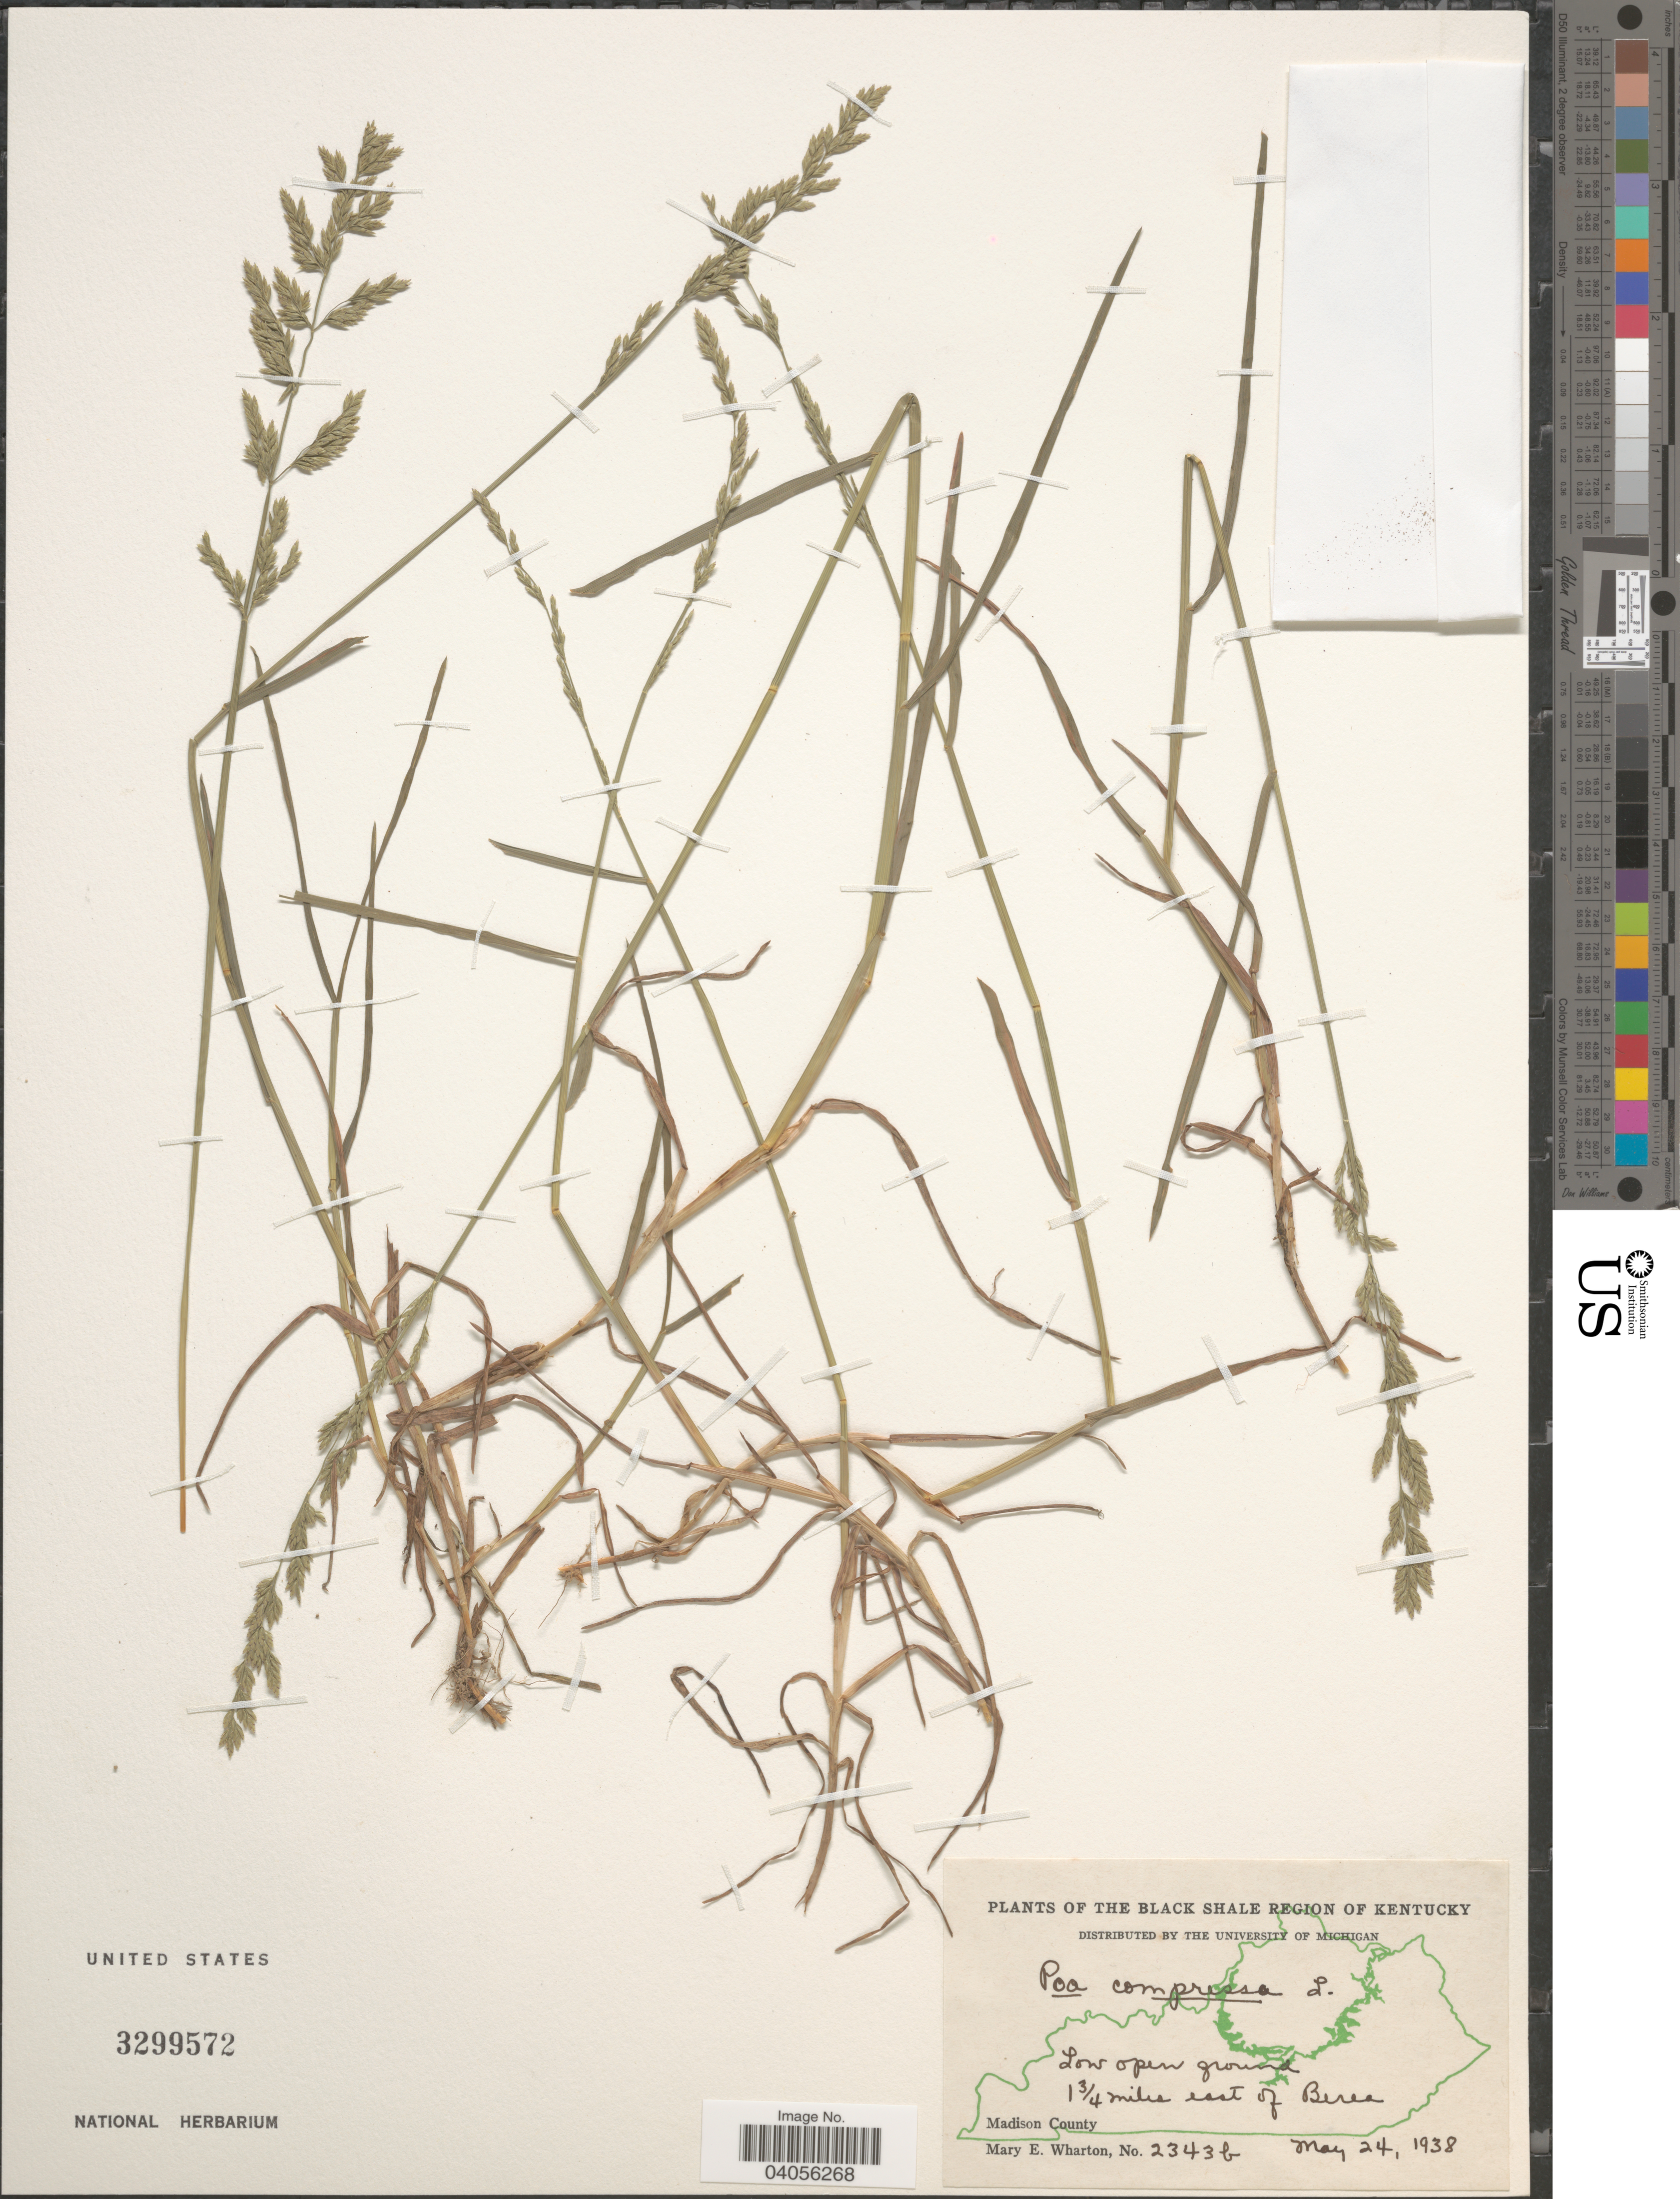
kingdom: Plantae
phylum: Tracheophyta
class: Liliopsida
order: Poales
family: Poaceae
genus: Poa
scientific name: Poa compressa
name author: L.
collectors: M. Wharton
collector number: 2343b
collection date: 1938-05-24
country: United States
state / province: Kentucky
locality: The Black Shale Region of Kentucky. 1¾ mile east of Berea. Madison County.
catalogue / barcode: US 3299572